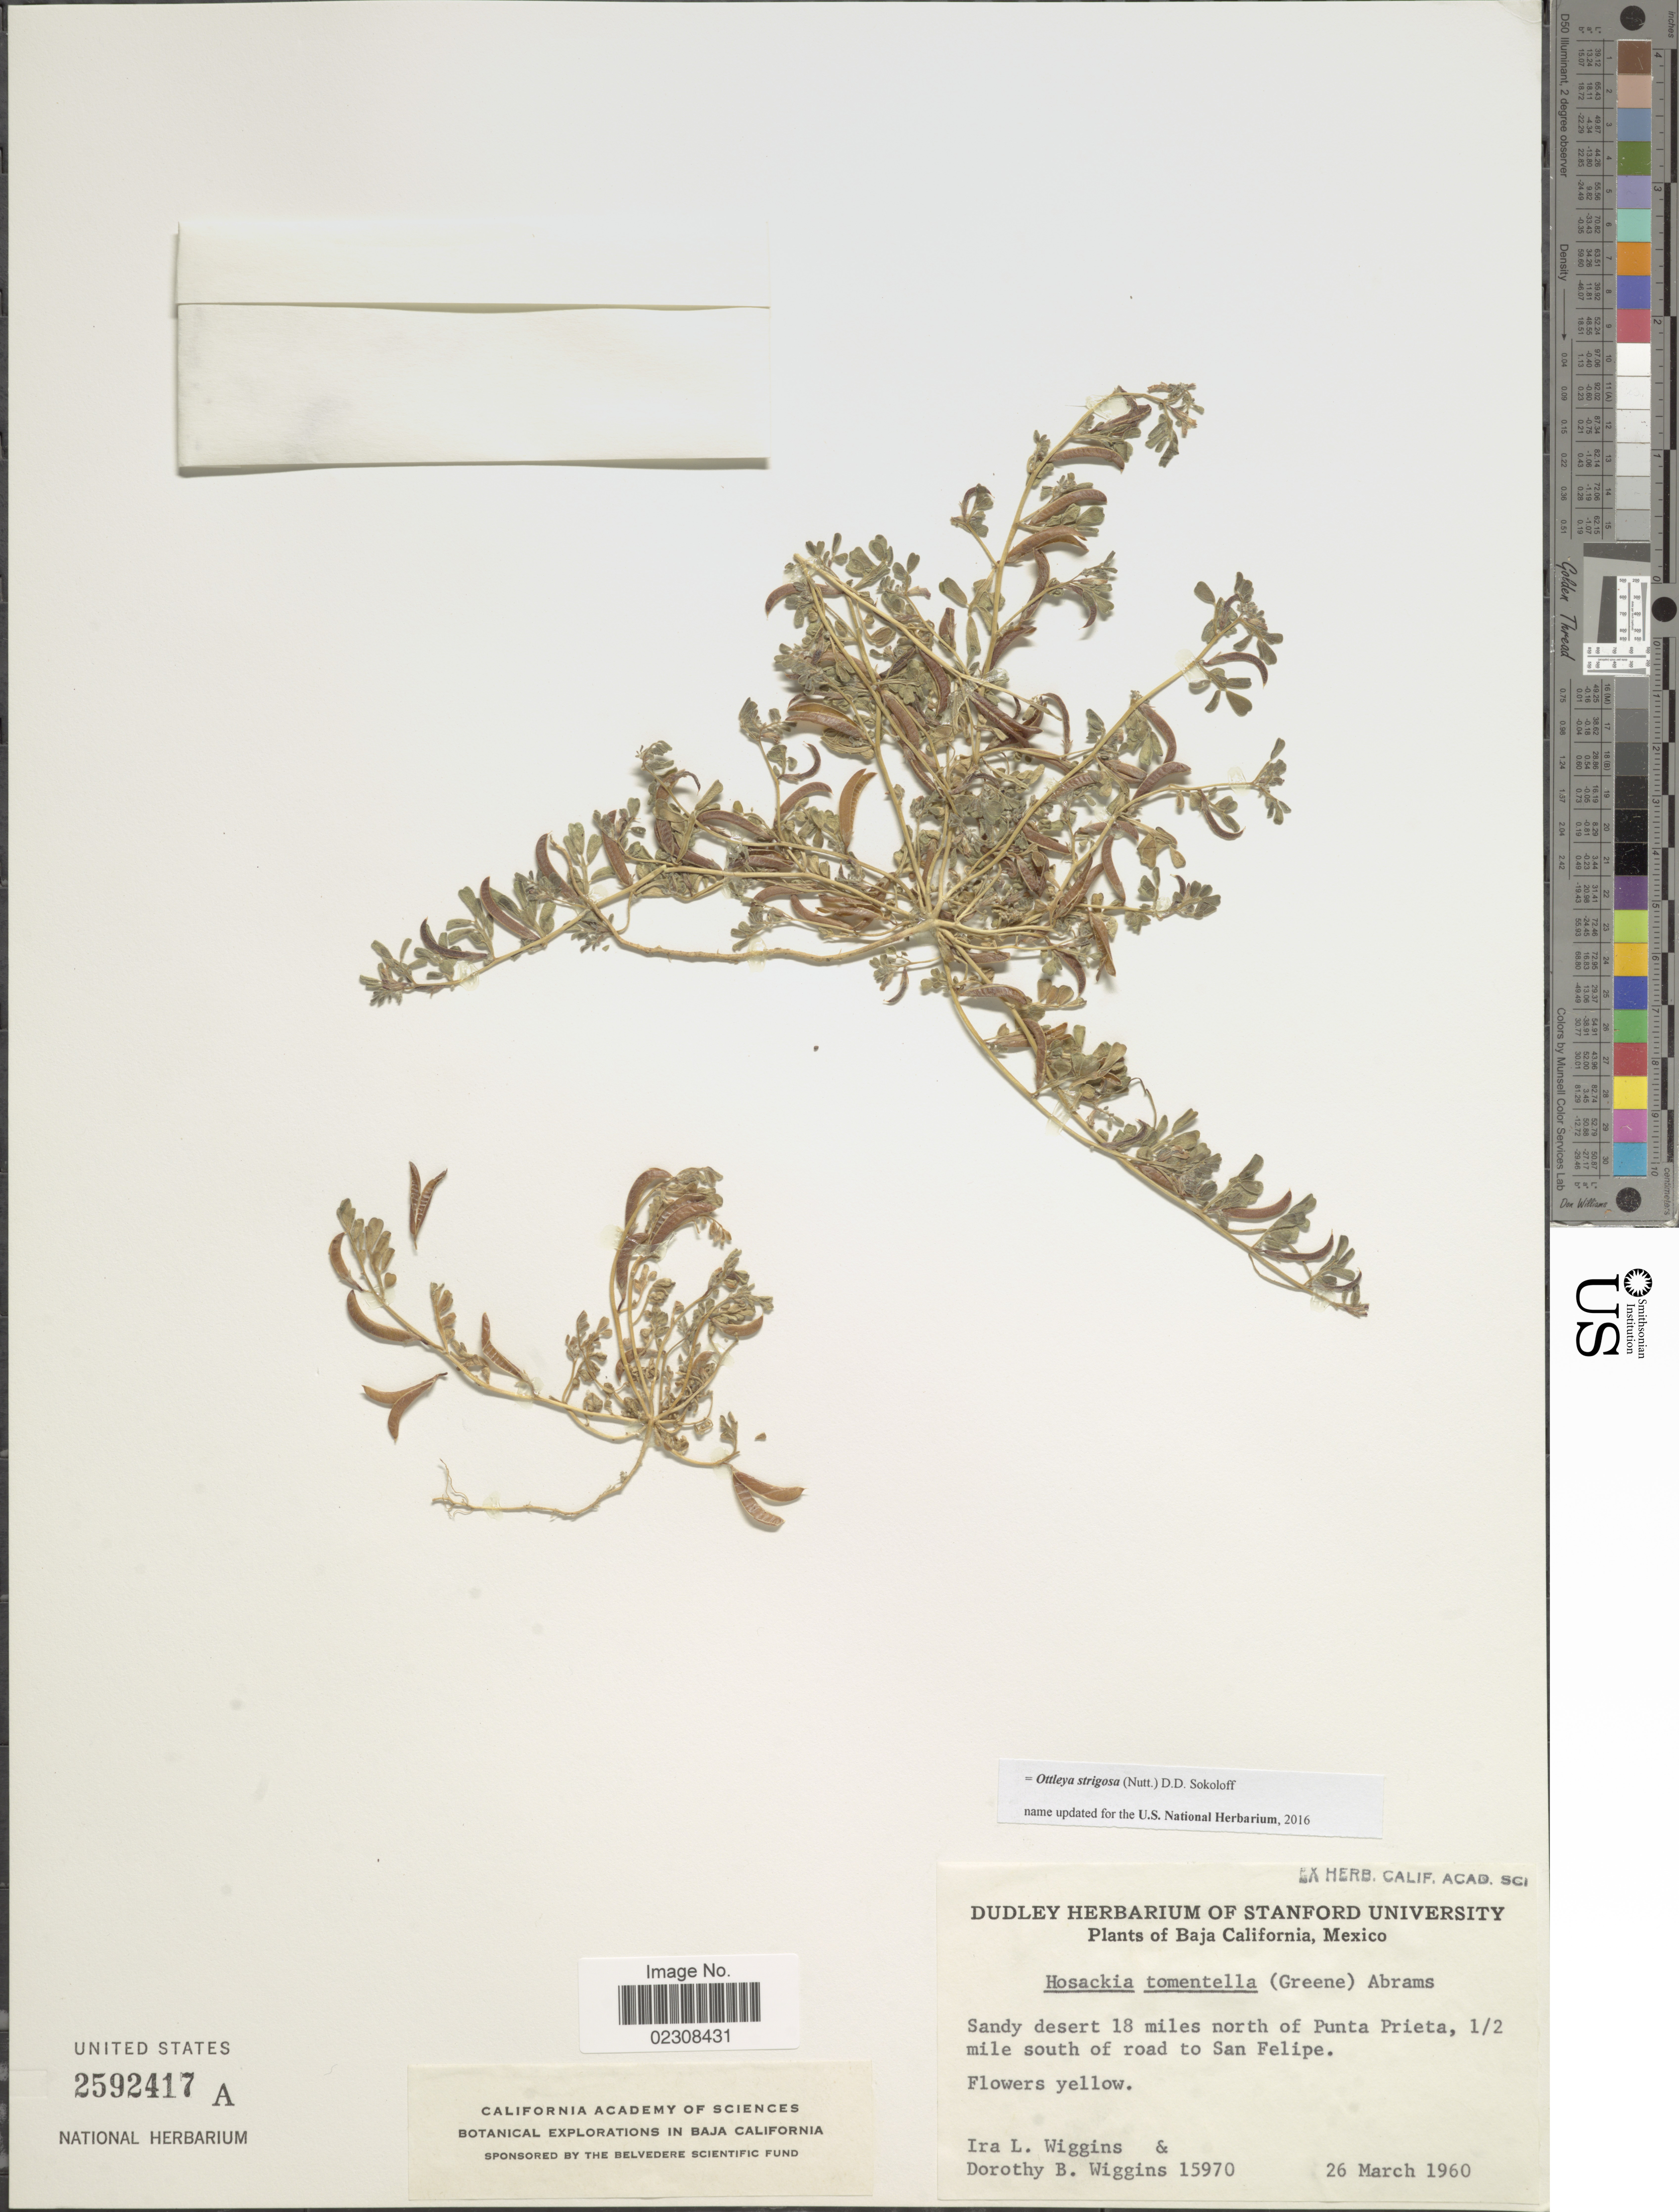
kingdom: Plantae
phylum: Tracheophyta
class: Magnoliopsida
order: Fabales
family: Fabaceae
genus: Ottleya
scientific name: Ottleya strigosa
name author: (Nutt.) D.D. Sokoloff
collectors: I. L. Wiggins & D. B. Wiggins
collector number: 15970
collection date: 1960-03-26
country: Mexico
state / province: Baja California Norte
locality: Sandy desert 18 miles north of Pnta Prieta, 1/2 mile south of road to San Felipe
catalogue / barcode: US 2592417A